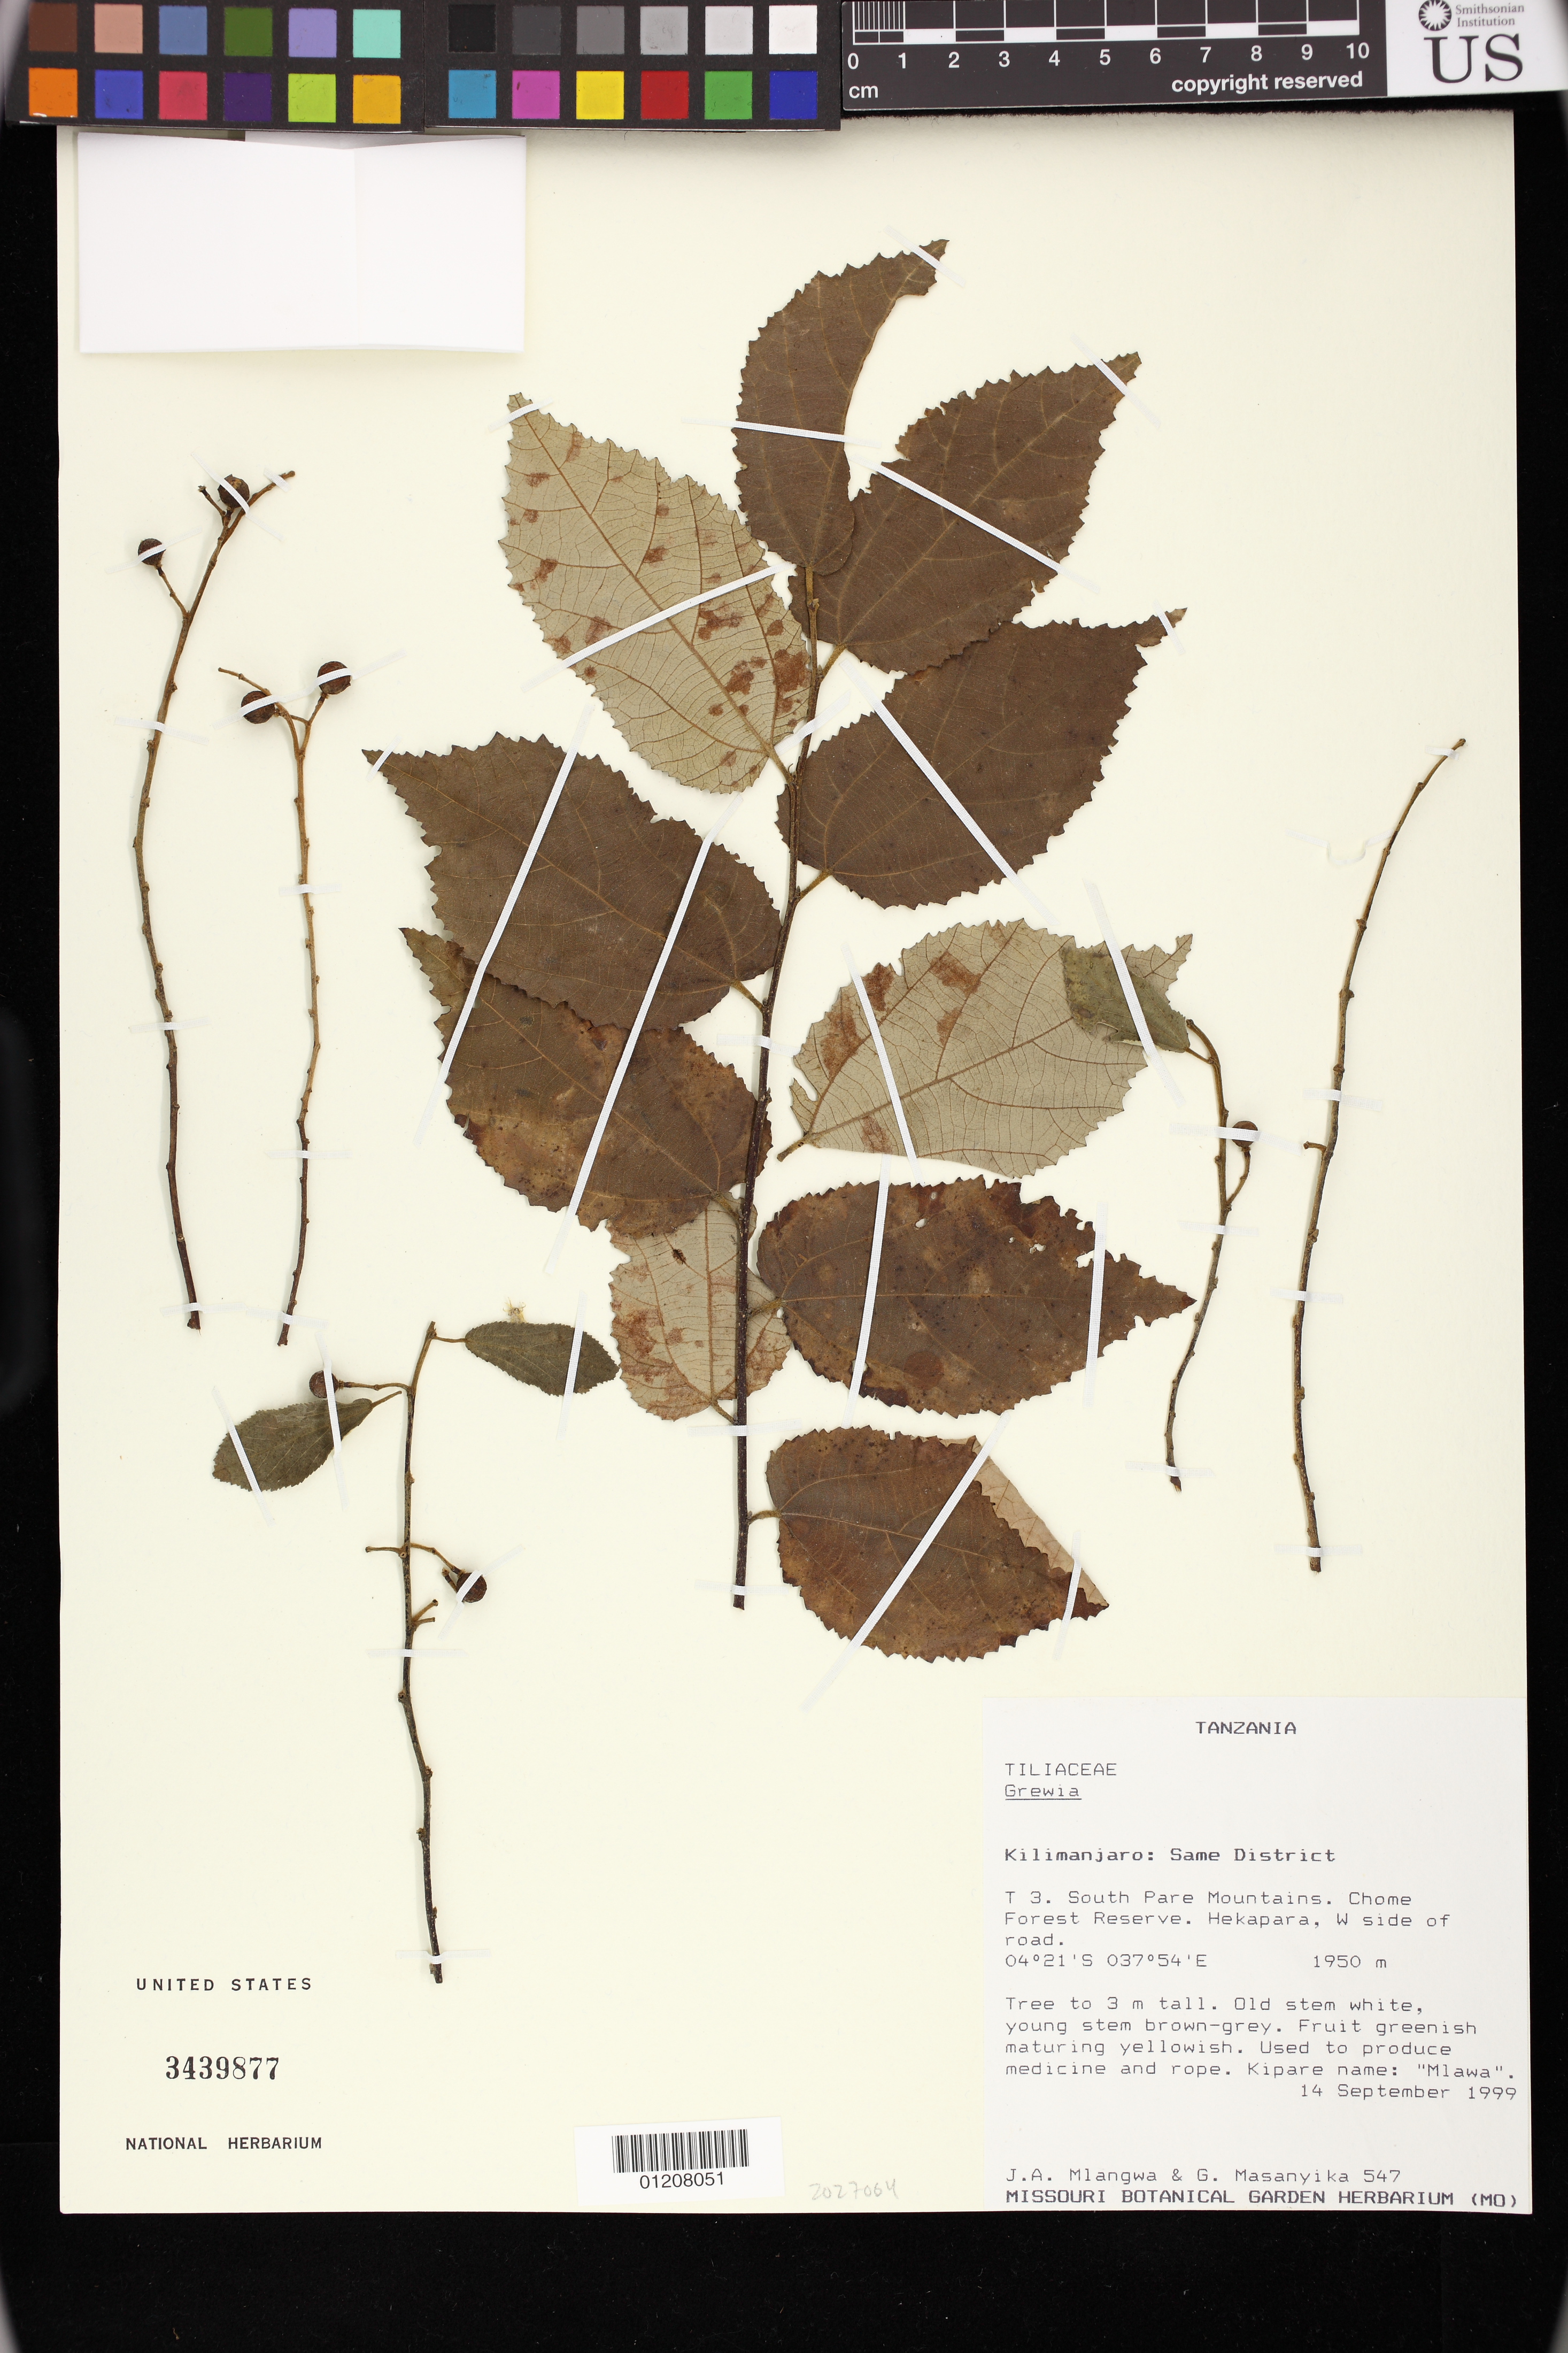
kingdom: Plantae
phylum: Tracheophyta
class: Magnoliopsida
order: Malvales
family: Malvaceae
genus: Grewia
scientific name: Grewia sp.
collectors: J. Mlangwa & G. Masanyika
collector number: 547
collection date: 1999-09-14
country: Tanzania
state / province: Kilimanjaro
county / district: Same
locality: T 3. South Pare Mountains. Chome Forest Reserve. Hekapara, W side of road.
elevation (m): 1950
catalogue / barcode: US 3439877